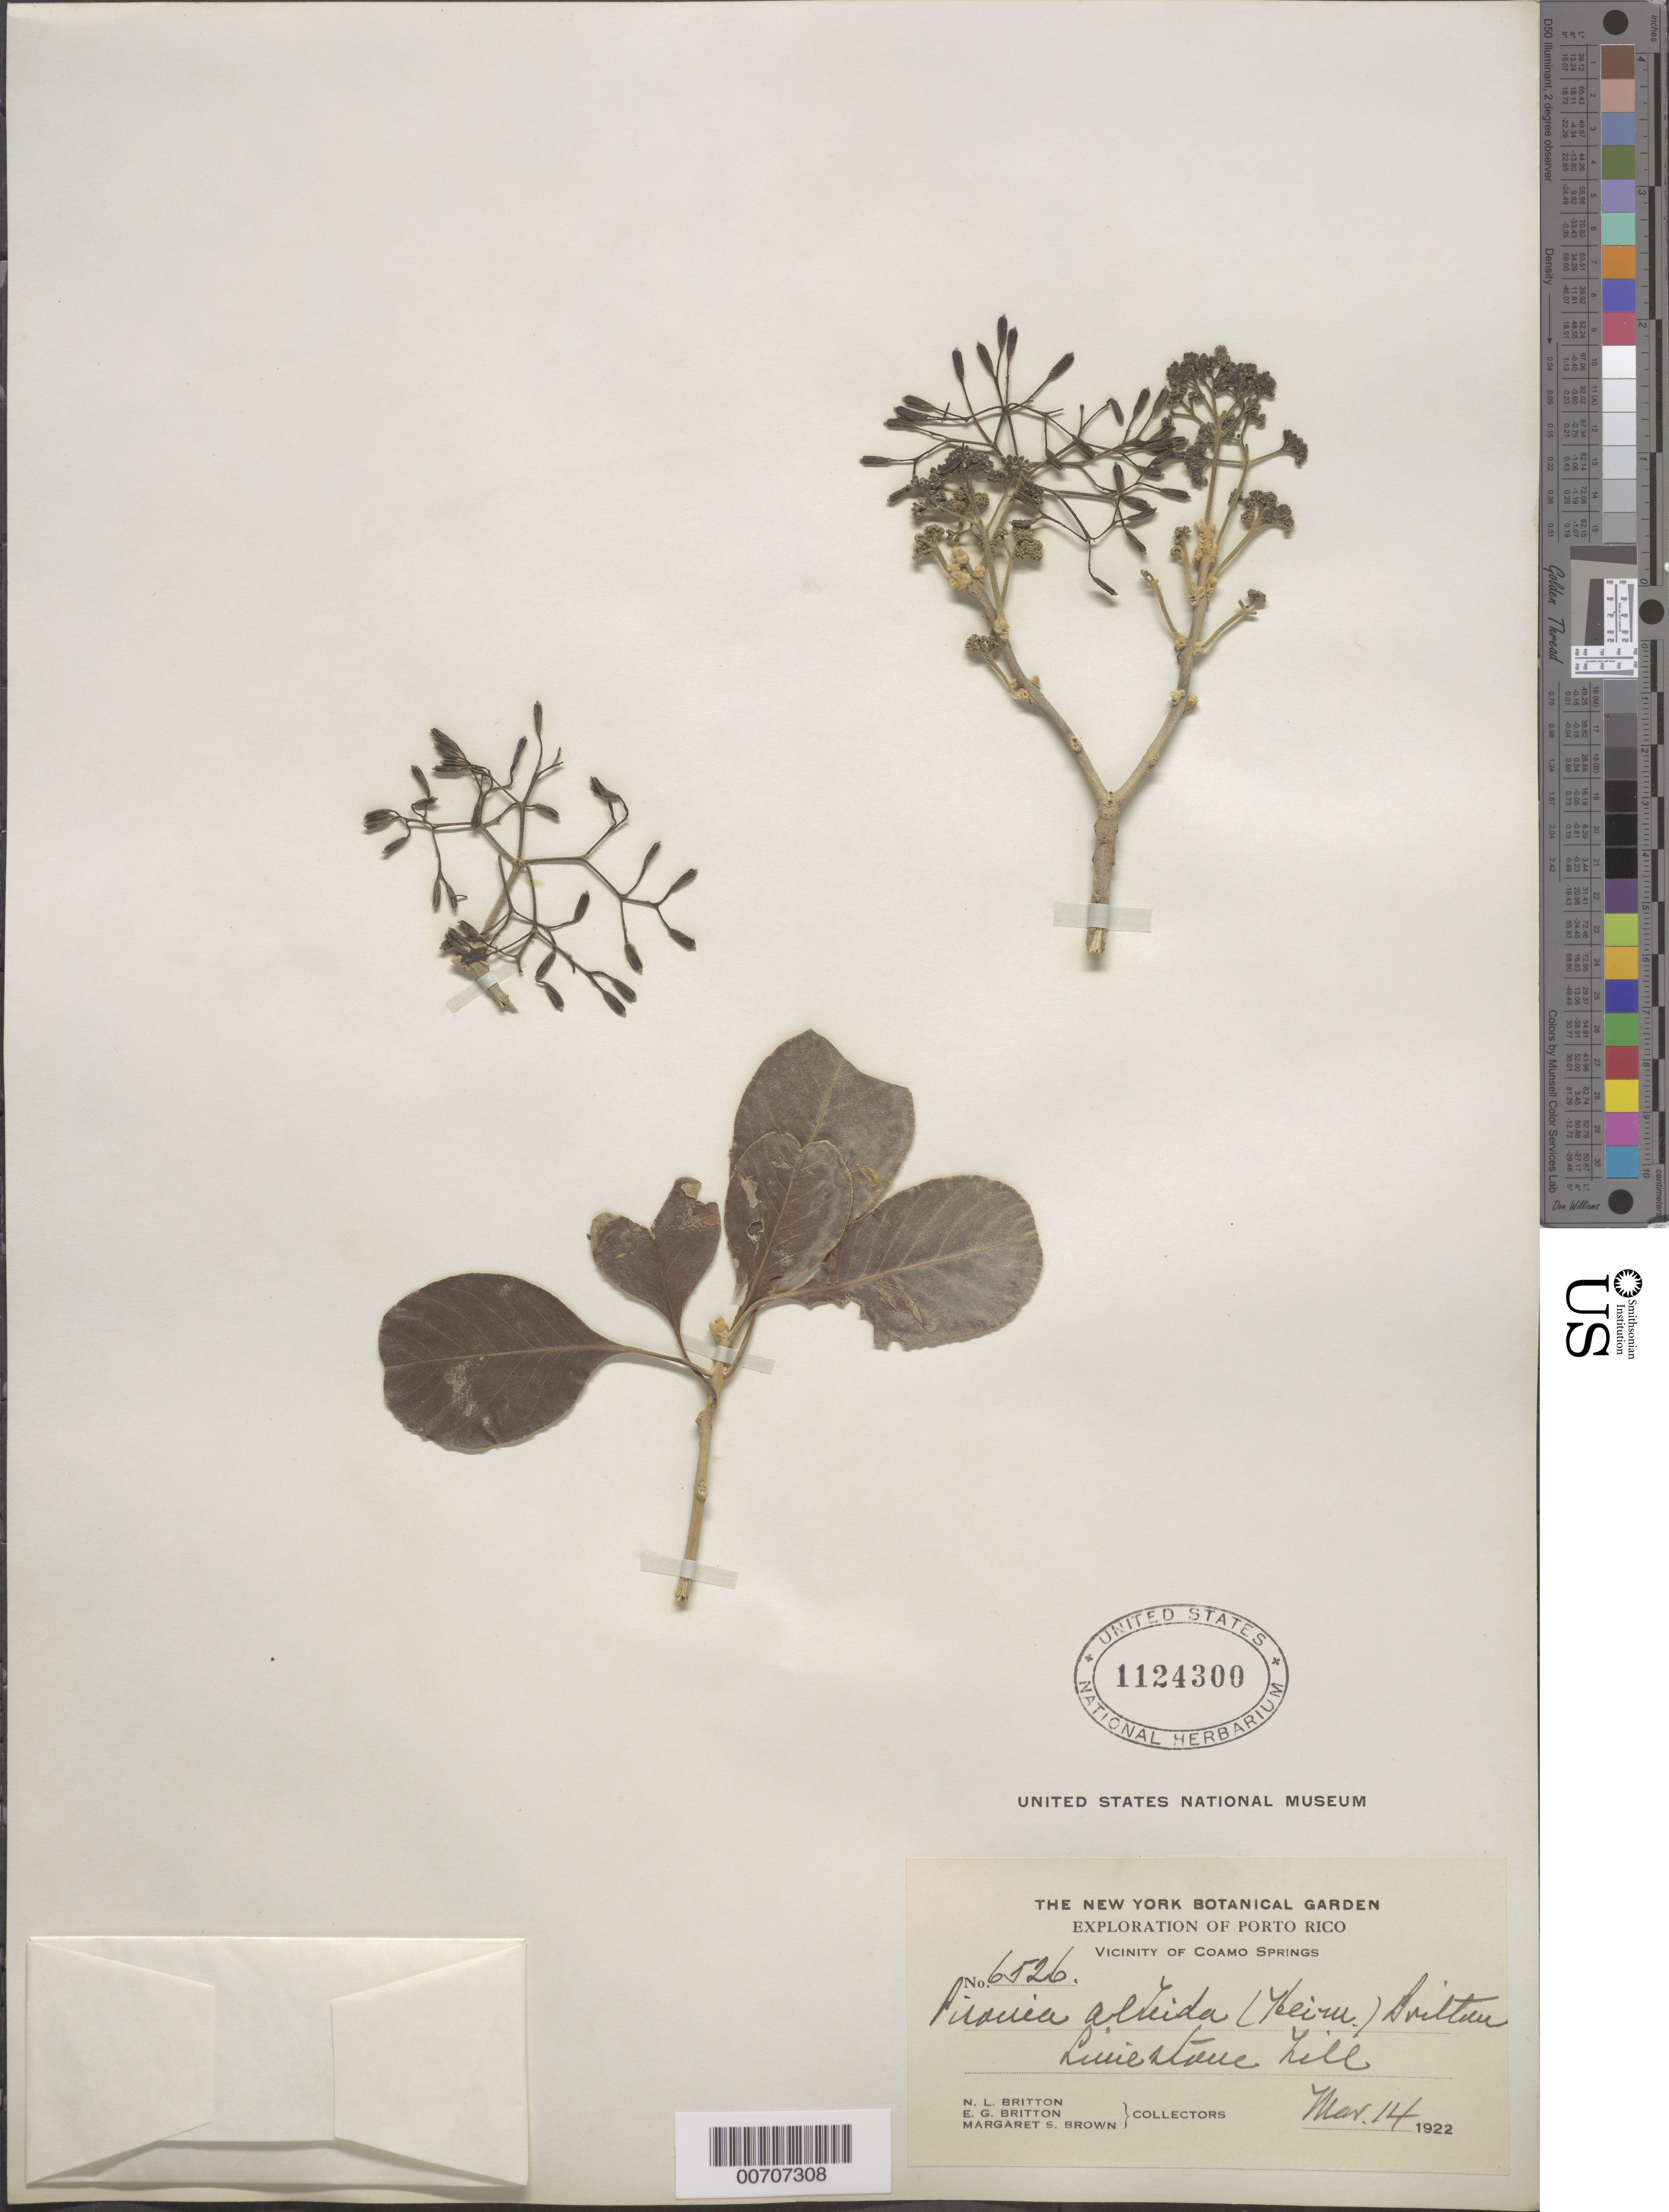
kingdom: Plantae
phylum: Tracheophyta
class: Magnoliopsida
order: Caryophyllales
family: Nyctaginaceae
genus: Pisonia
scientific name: Pisonia albida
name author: (Heimerl) Britton ex Standl.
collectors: N. Britton, E. G. Britton & M. S. Brown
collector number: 6526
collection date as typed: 14 Mar 1922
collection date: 1922-03-14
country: Puerto Rico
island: Greater Antilles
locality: Coamo Springs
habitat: Limestone hill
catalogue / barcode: US 1124300